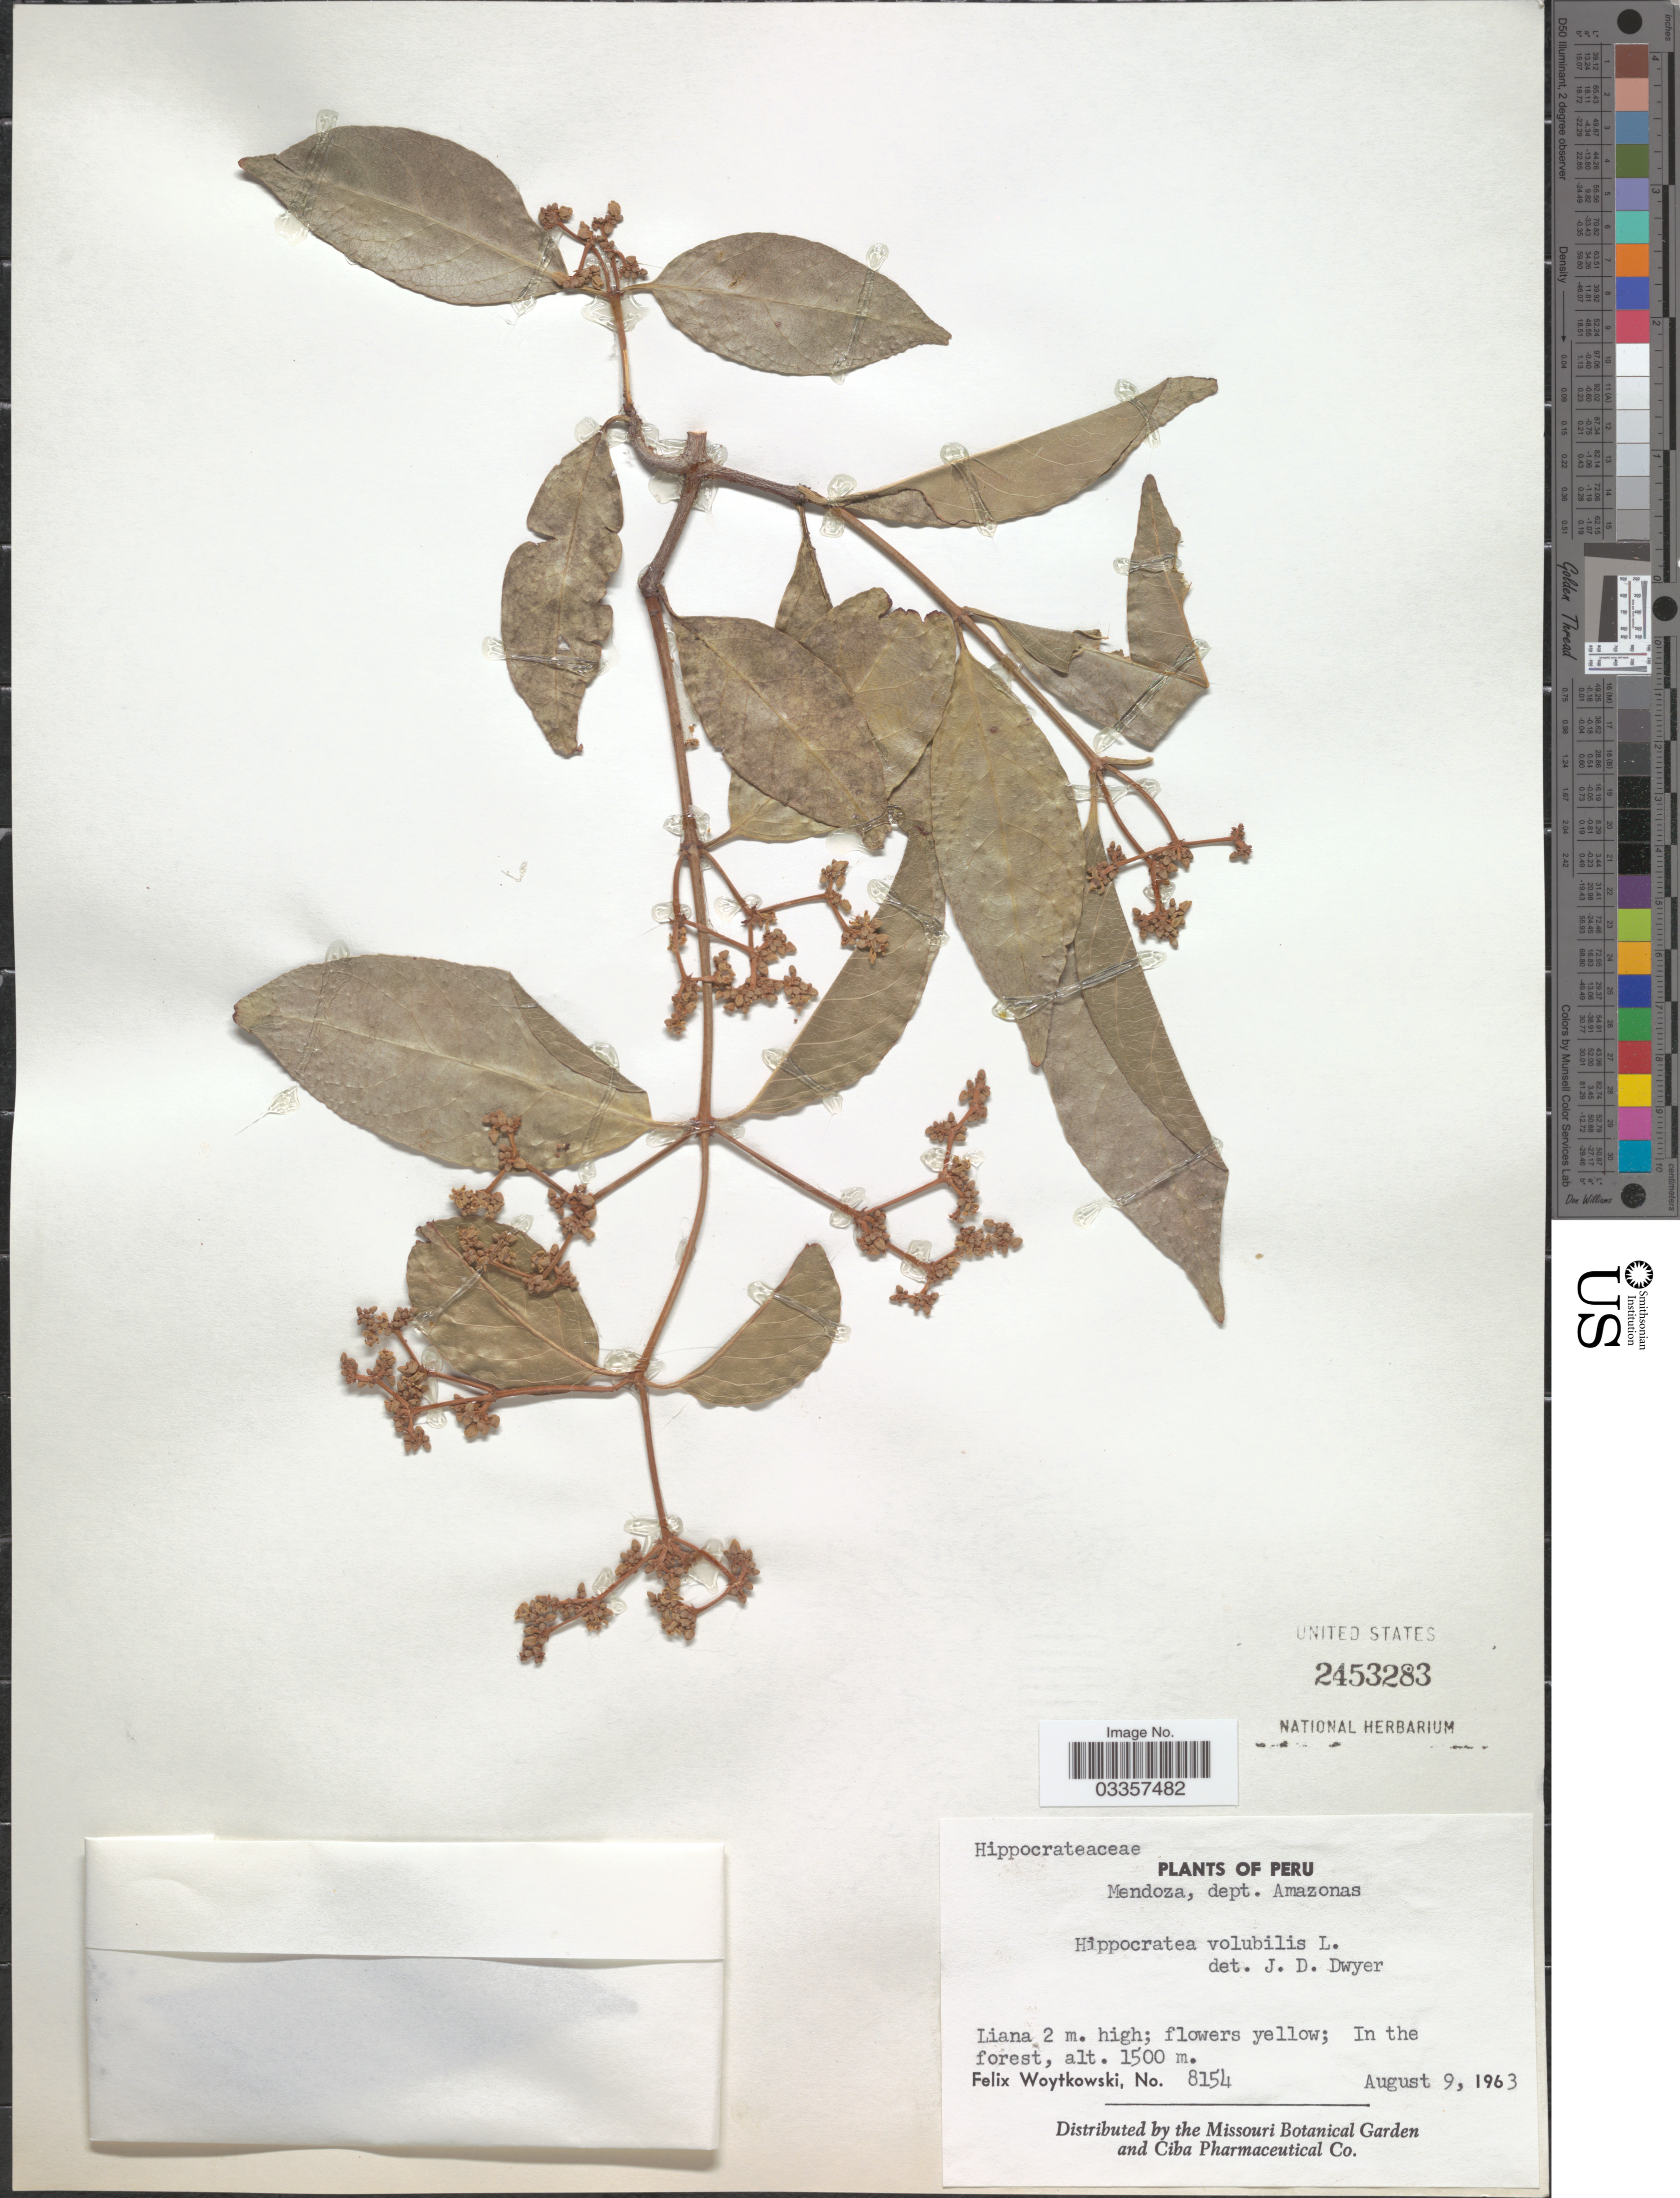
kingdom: Plantae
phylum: Tracheophyta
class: Magnoliopsida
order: Celastrales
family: Celastraceae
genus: Hippocratea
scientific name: Hippocratea volubilis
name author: L.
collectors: F. Woytkowski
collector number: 8154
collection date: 1963-08-09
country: Peru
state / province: Amazonas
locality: Mendoza, dept. Amazonas.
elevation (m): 1500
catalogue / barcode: US 2453283